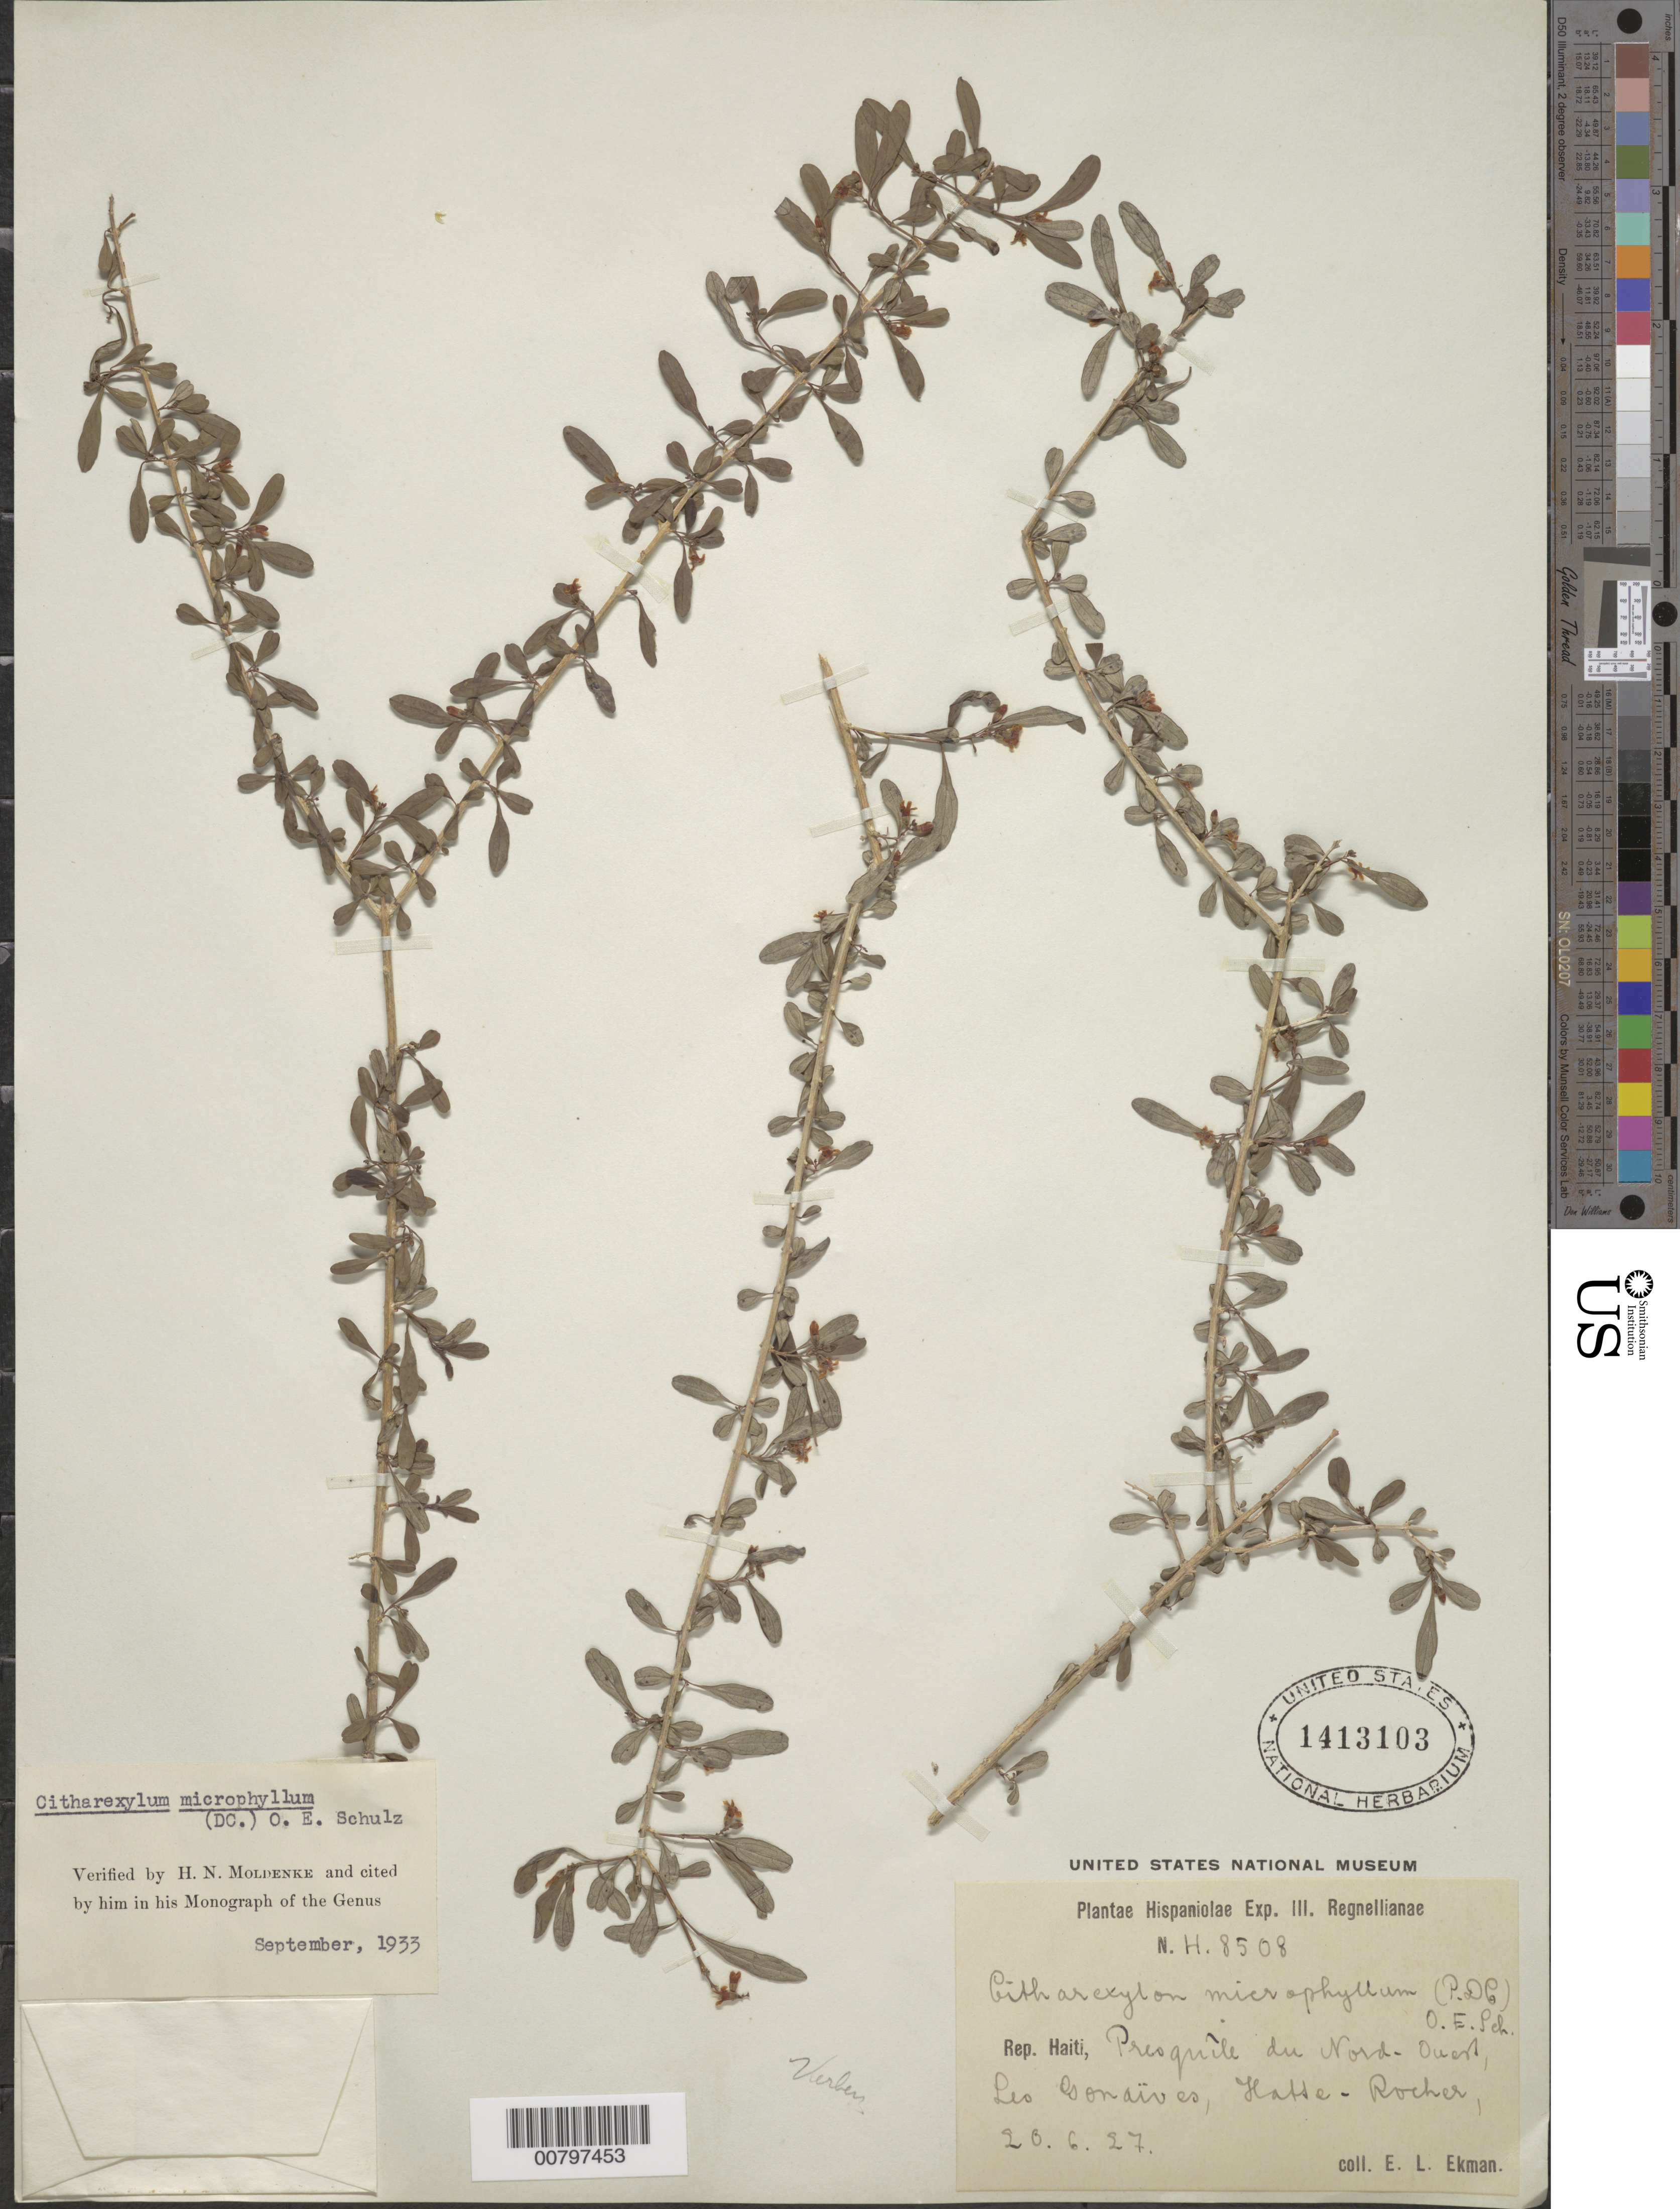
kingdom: Plantae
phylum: Tracheophyta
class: Magnoliopsida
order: Lamiales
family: Verbenaceae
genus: Citharexylum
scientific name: Citharexylum microphyllum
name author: (DC.) O.E. Schulz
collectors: E. L. Ekman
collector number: H 8508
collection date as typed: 20 Jun 1927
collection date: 1927-06-20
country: Haiti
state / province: Nord-Ouest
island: Hispaniola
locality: Les Gonaïves, Hatte-Rocher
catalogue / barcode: US 1413103